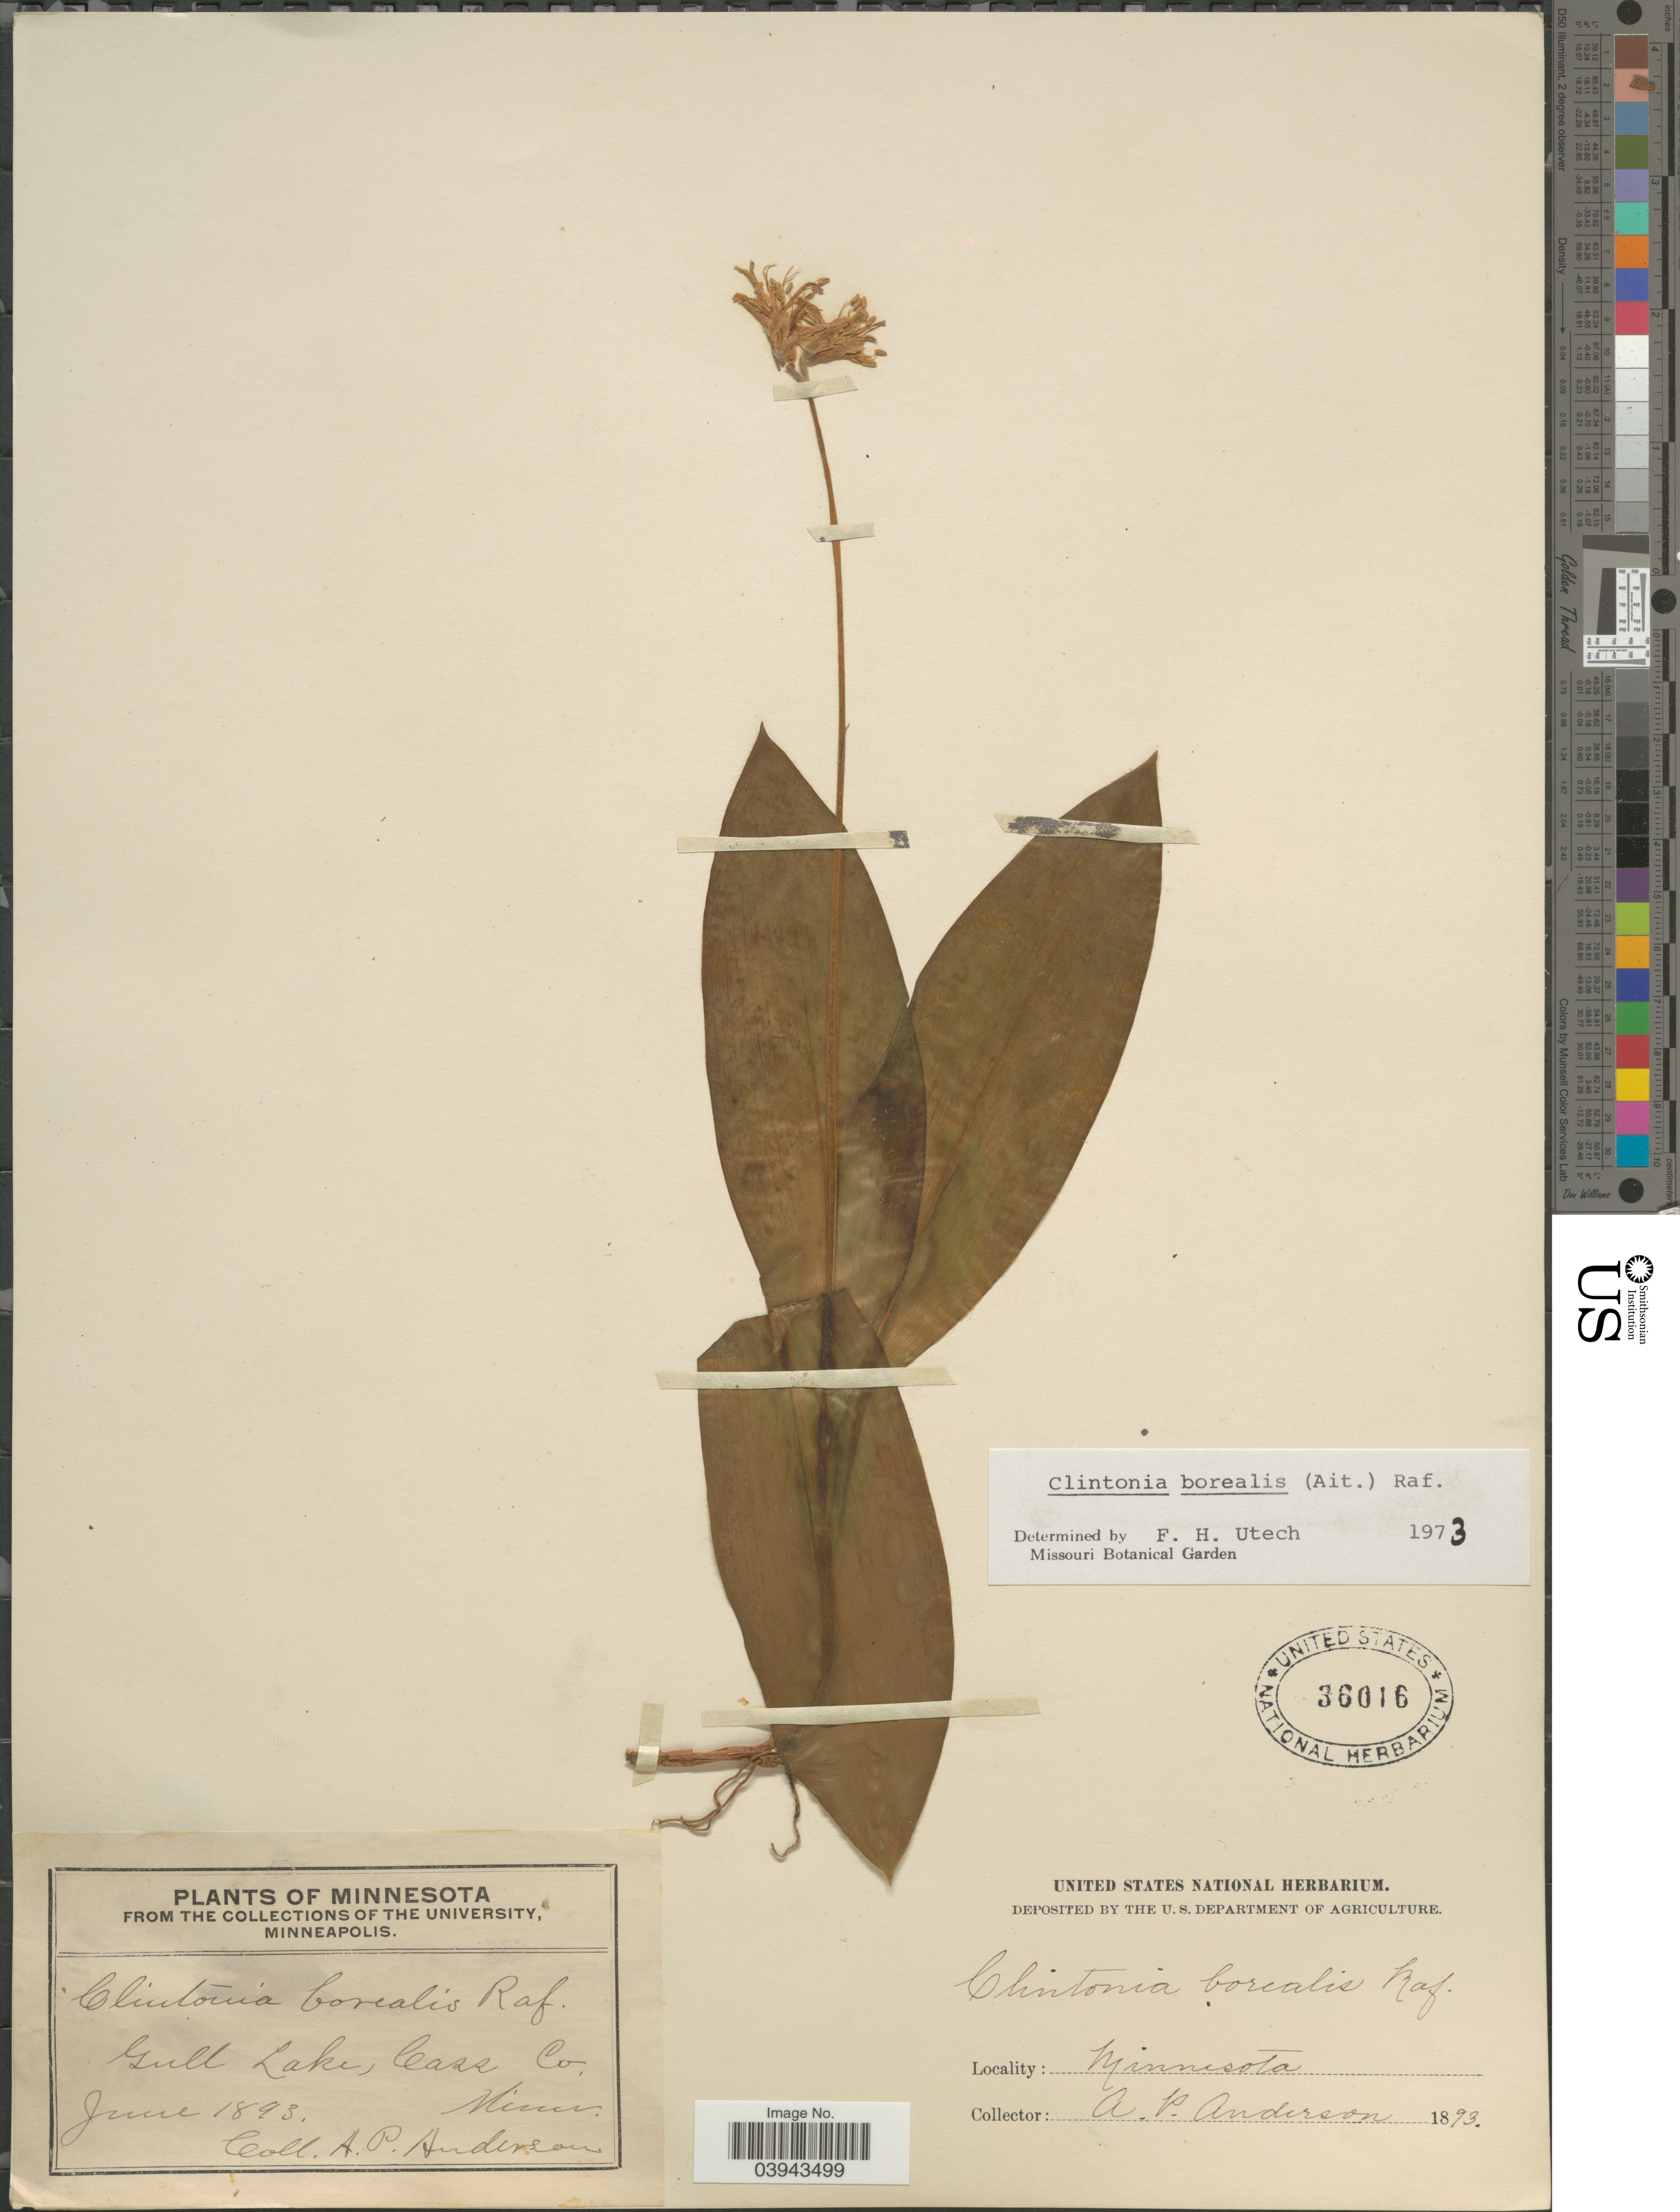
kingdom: Plantae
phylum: Tracheophyta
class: Liliopsida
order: Liliales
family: Liliaceae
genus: Clintonia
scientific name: Clintonia borealis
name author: (Aiton) Raf.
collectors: A. P. Anderson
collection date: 1893-06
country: United States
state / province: Minnesota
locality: Gull Lake, Cass Co.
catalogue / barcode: US 36016